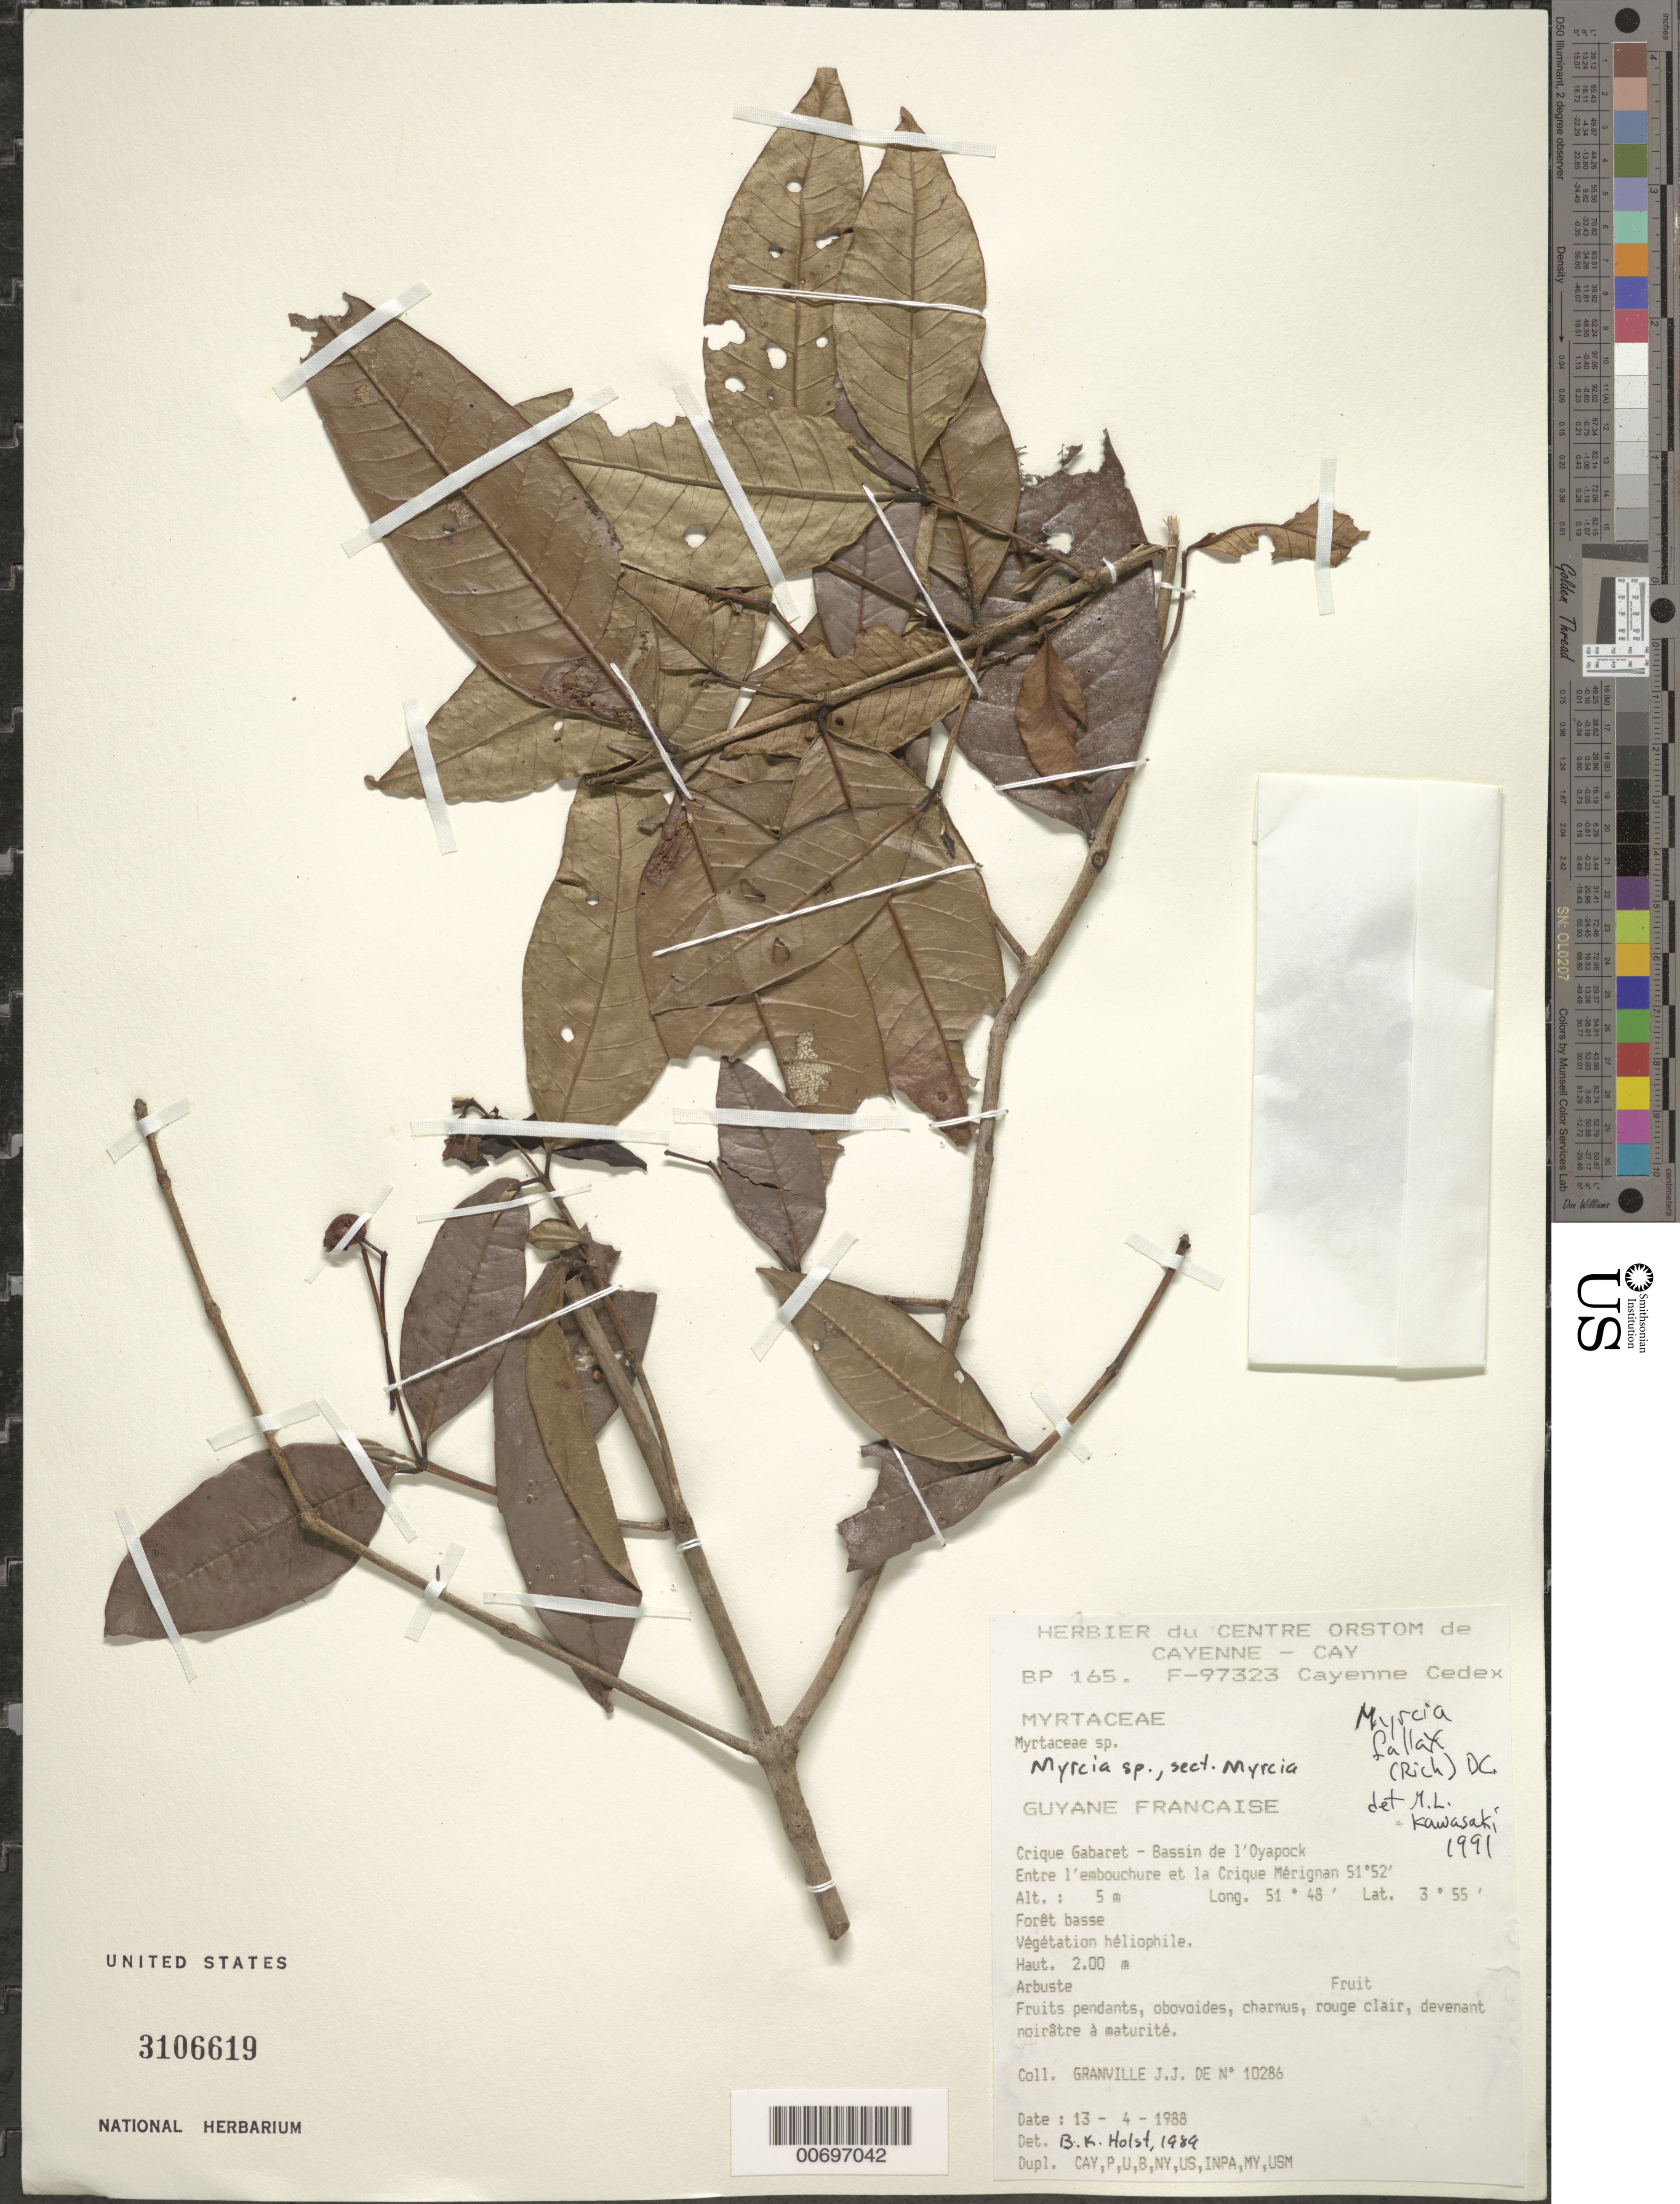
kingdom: Plantae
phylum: Tracheophyta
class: Magnoliopsida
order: Myrtales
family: Myrtaceae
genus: Myrcia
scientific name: Myrcia fallax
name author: (Rich.) DC.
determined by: Kawasaki, María L.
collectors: J.-J. de Granville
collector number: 10286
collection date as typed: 13-Apr-88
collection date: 1988-04-13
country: French Guiana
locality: Crique Gabaret, Bassin de l'Oyapock, entre l'embouchure et la crique Mérignan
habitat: Forêt basse, végétation héliophile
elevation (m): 5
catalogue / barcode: US 3106619